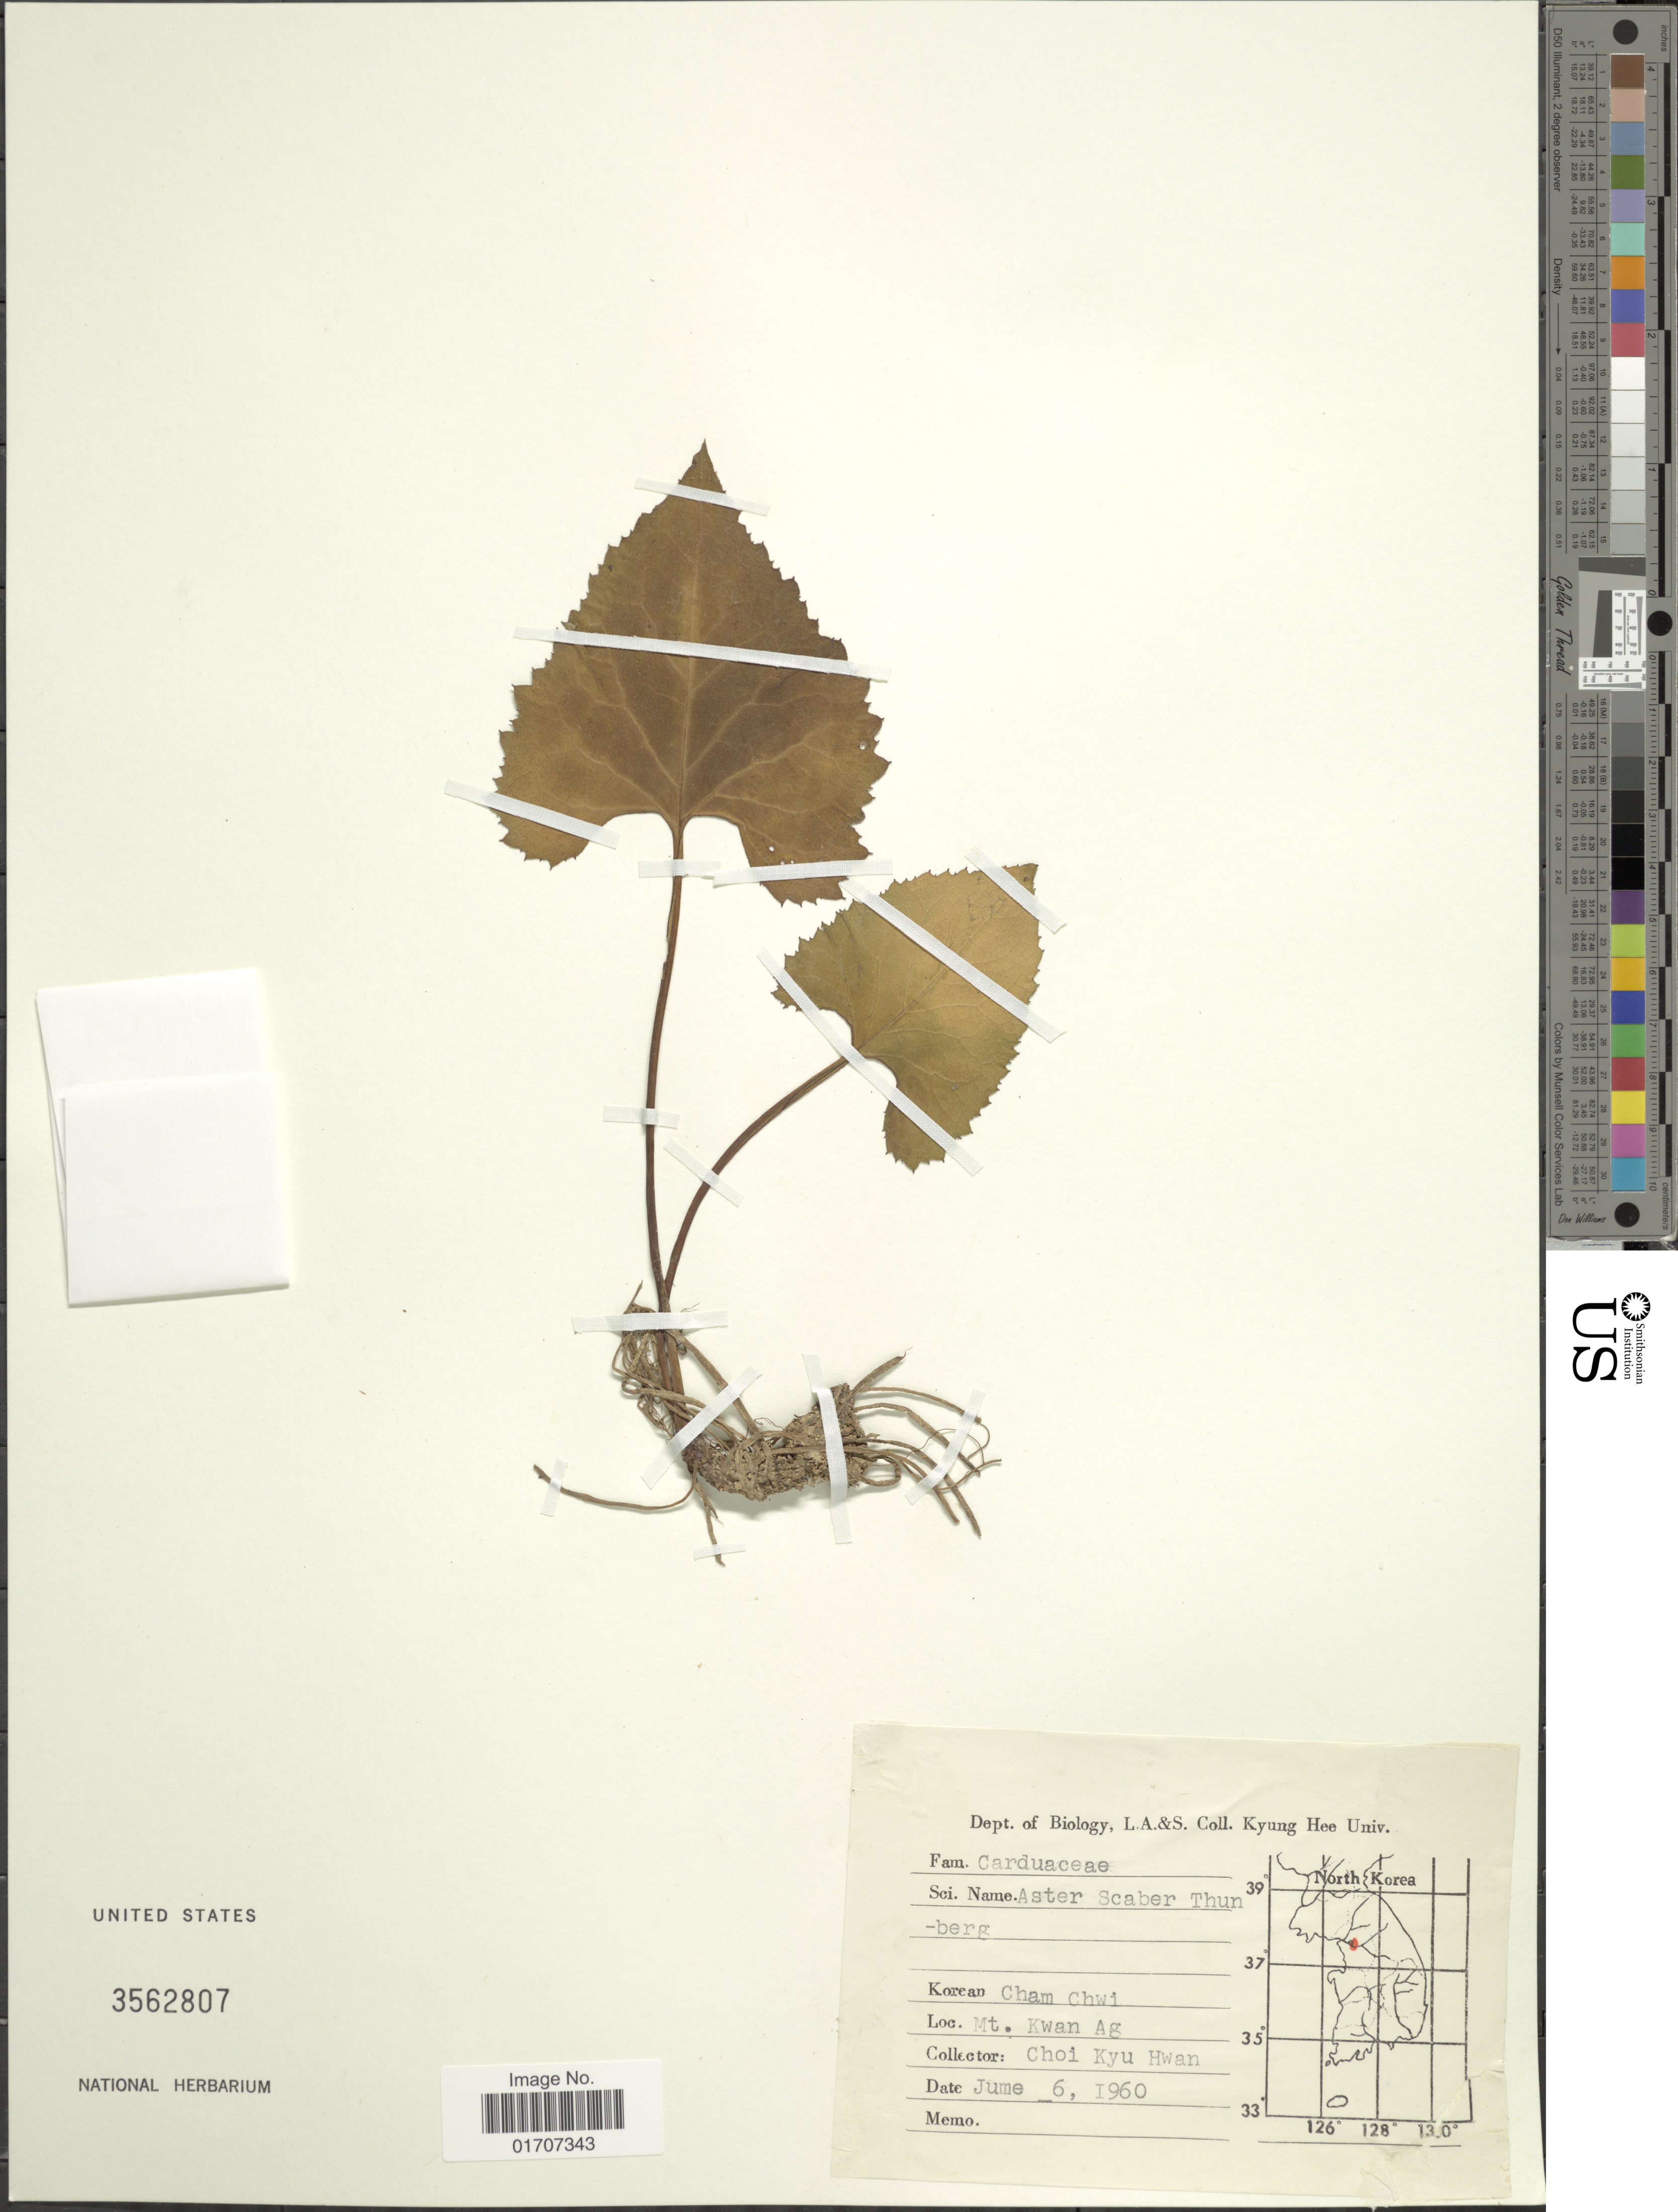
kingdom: Plantae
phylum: Tracheophyta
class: Magnoliopsida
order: Asterales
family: Asteraceae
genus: Doellingeria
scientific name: Doellingeria scabra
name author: (Thunb.) Nees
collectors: C. Hwan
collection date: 1960-06-06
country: South Korea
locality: Mt. Kwan Ag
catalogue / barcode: US 3562807